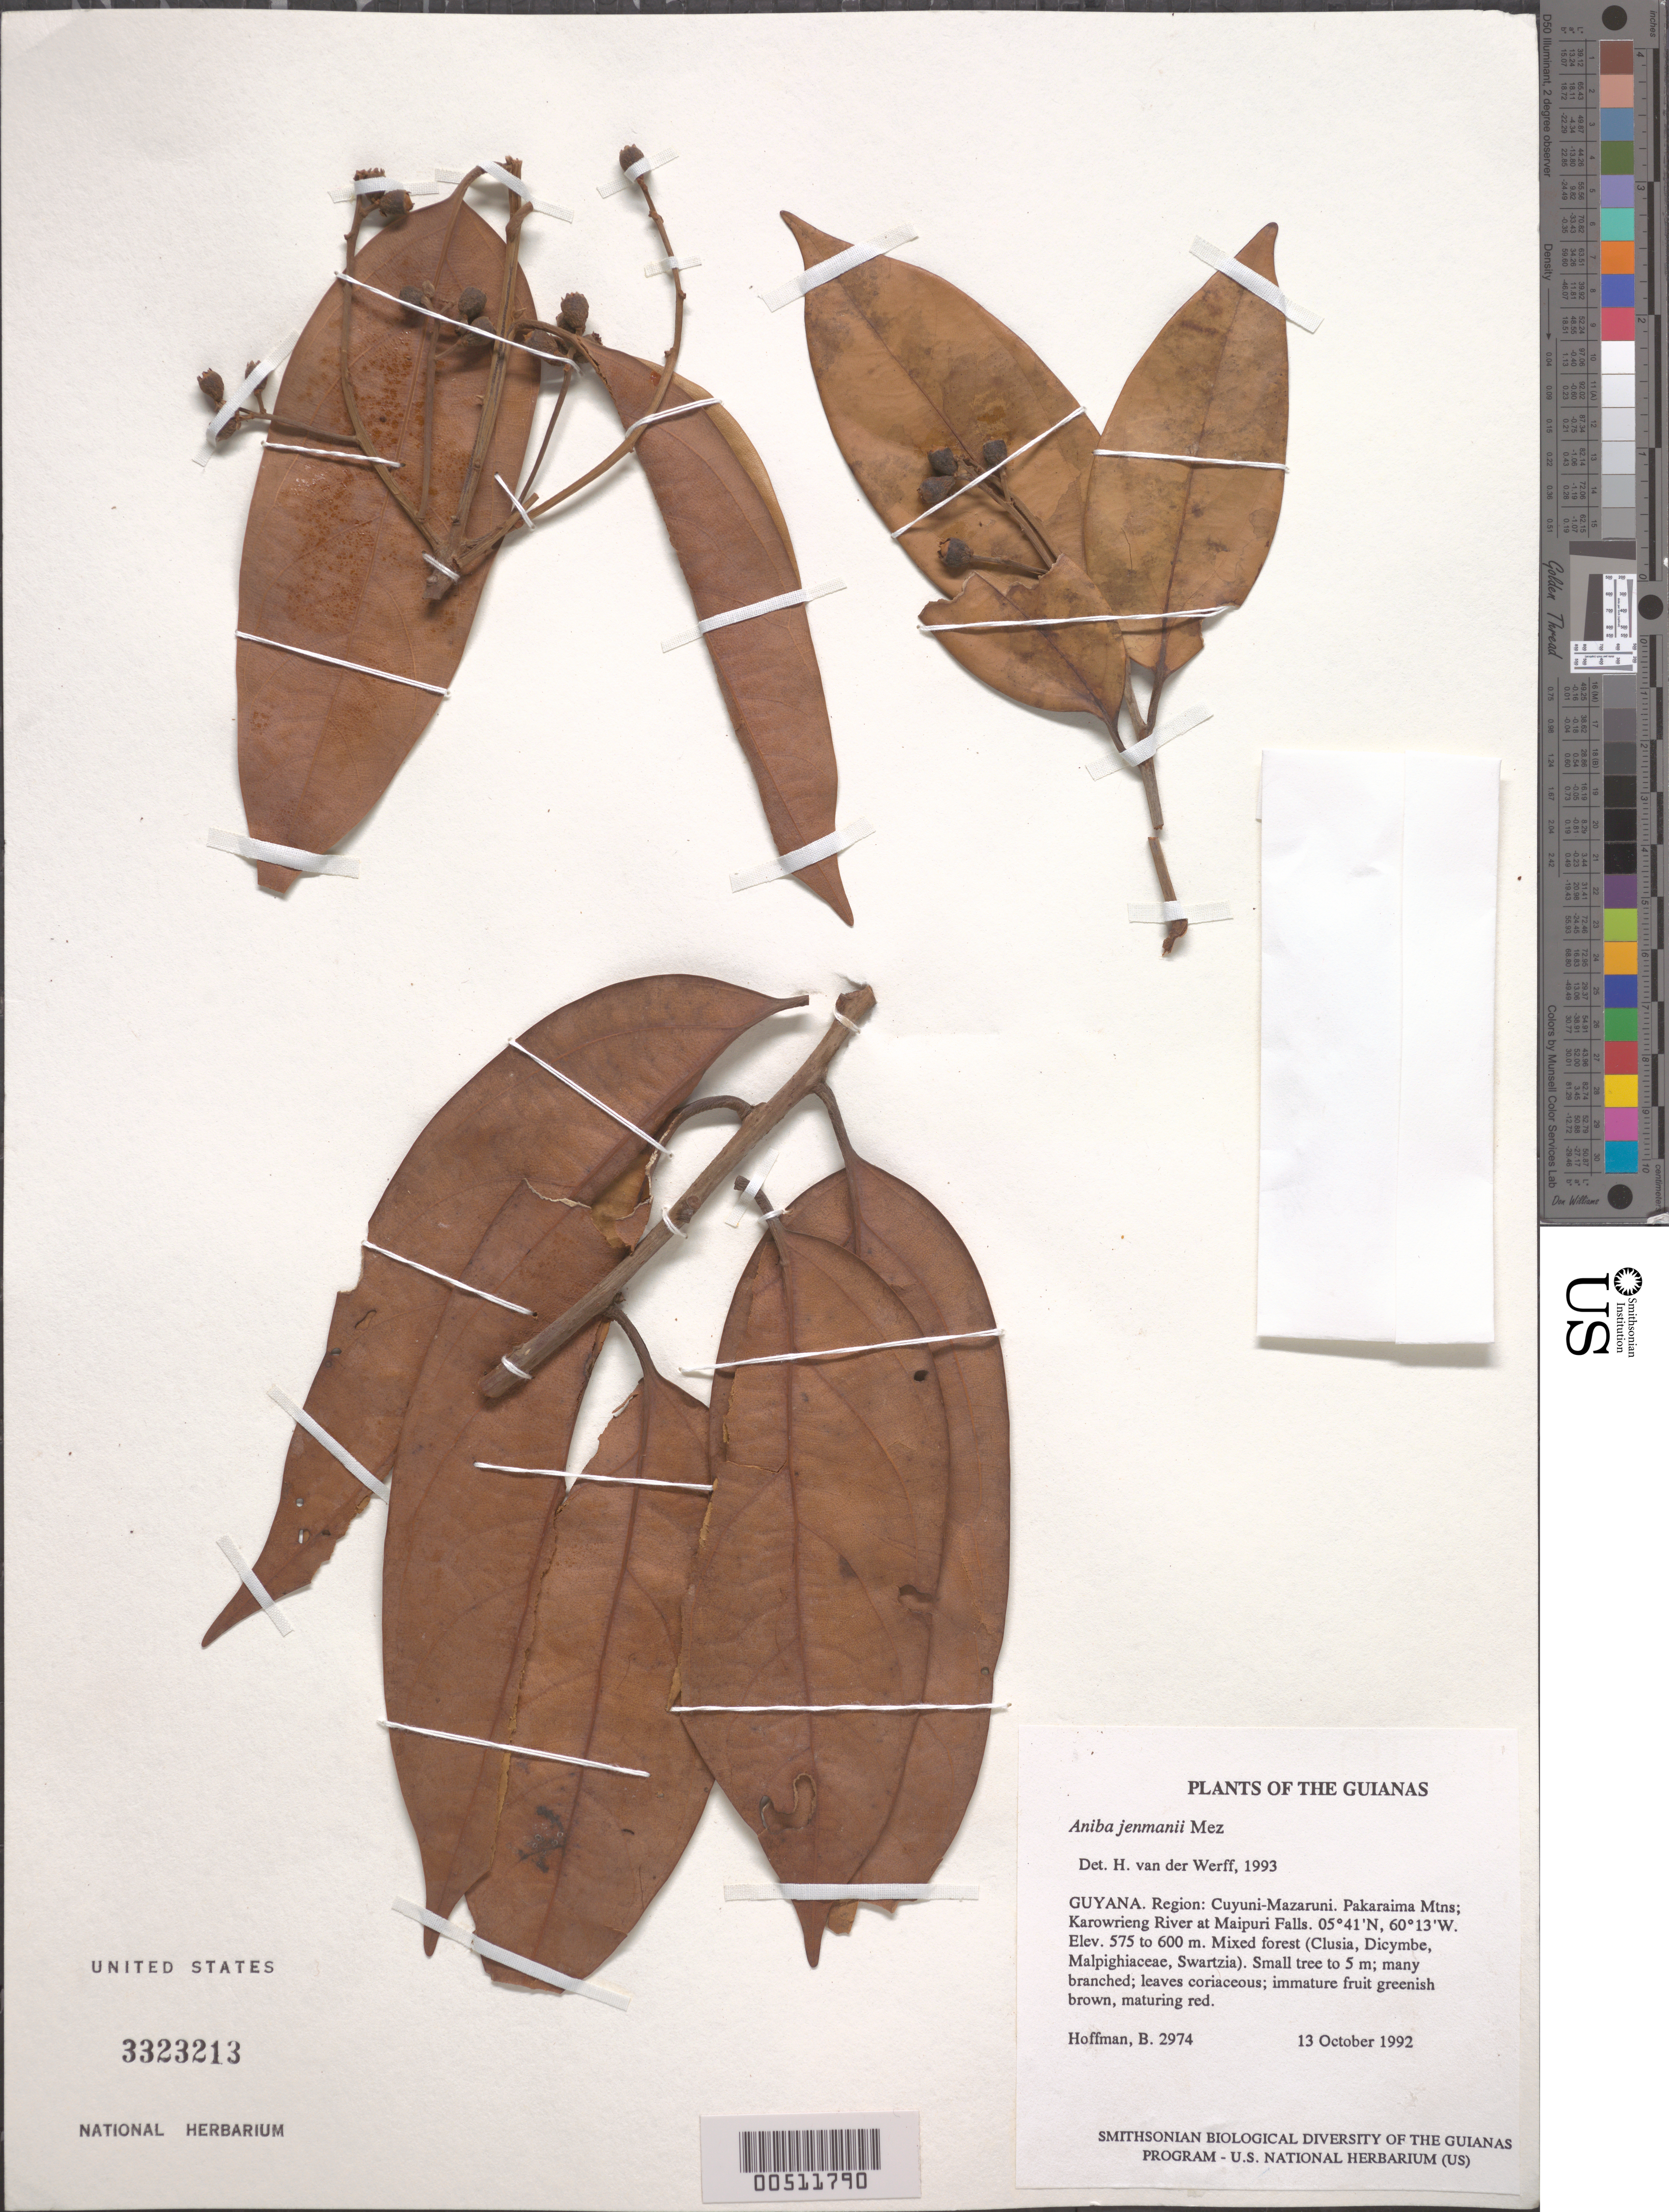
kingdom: Plantae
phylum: Tracheophyta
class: Magnoliopsida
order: Laurales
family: Lauraceae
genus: Aniba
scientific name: Aniba jenmanii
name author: Mez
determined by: van der Werff, H., (MO), Missouri Botanical Garden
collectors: B. Hoffman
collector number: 2974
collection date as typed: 13 October 1992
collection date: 1992-10-13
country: Guyana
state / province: Cuyuni-Mazaruni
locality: Pakaraima Mountains; Karowrieng River, at Maipuri Falls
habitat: Mixed forest (Clusia, Dicymbe, Malpighiaceae, Swartzia)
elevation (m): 575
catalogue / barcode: US 3323213